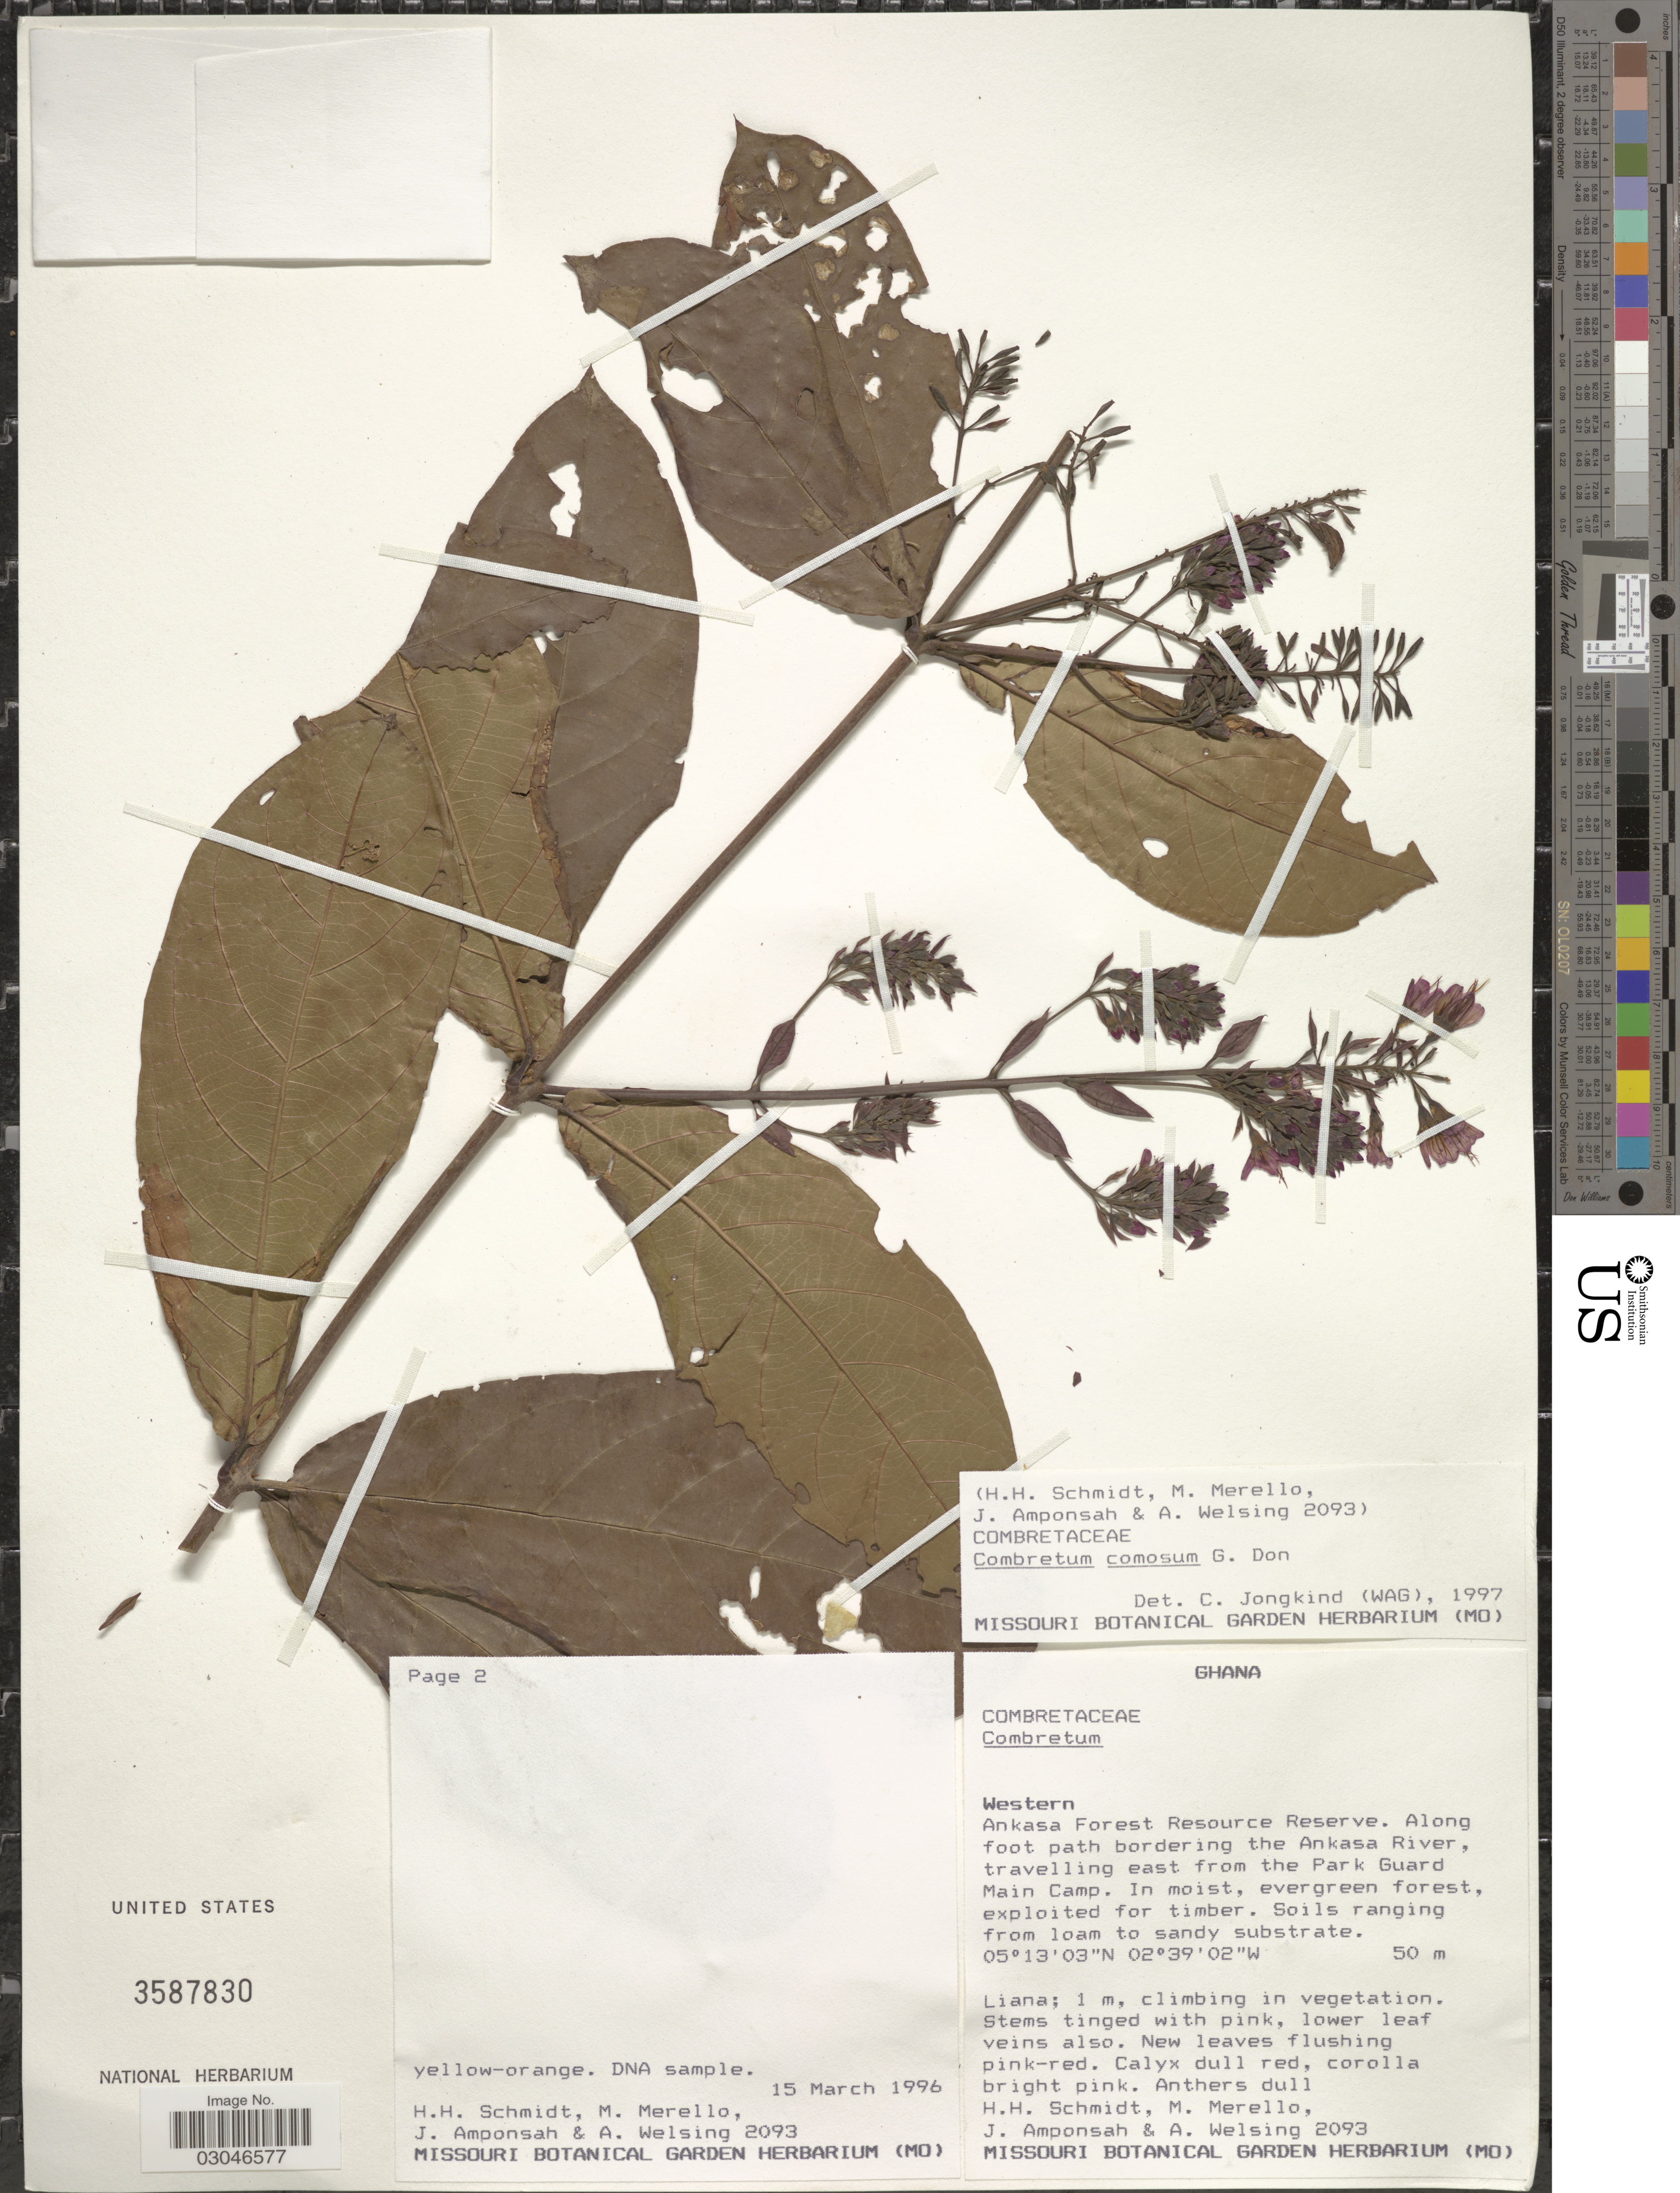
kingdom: Plantae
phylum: Tracheophyta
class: Magnoliopsida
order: Myrtales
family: Combretaceae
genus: Combretum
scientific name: Combretum comosum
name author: G. Don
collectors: H. H. Schmidt, M. Merello, J. Amponsah & A. Welsing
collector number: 2093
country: Ghana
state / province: Western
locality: Ankansa Forest Resource Reserve. Along foot path bordering the Ankasa River, travelling east from the Park Guard Main Camp.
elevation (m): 50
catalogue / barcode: US 3587830